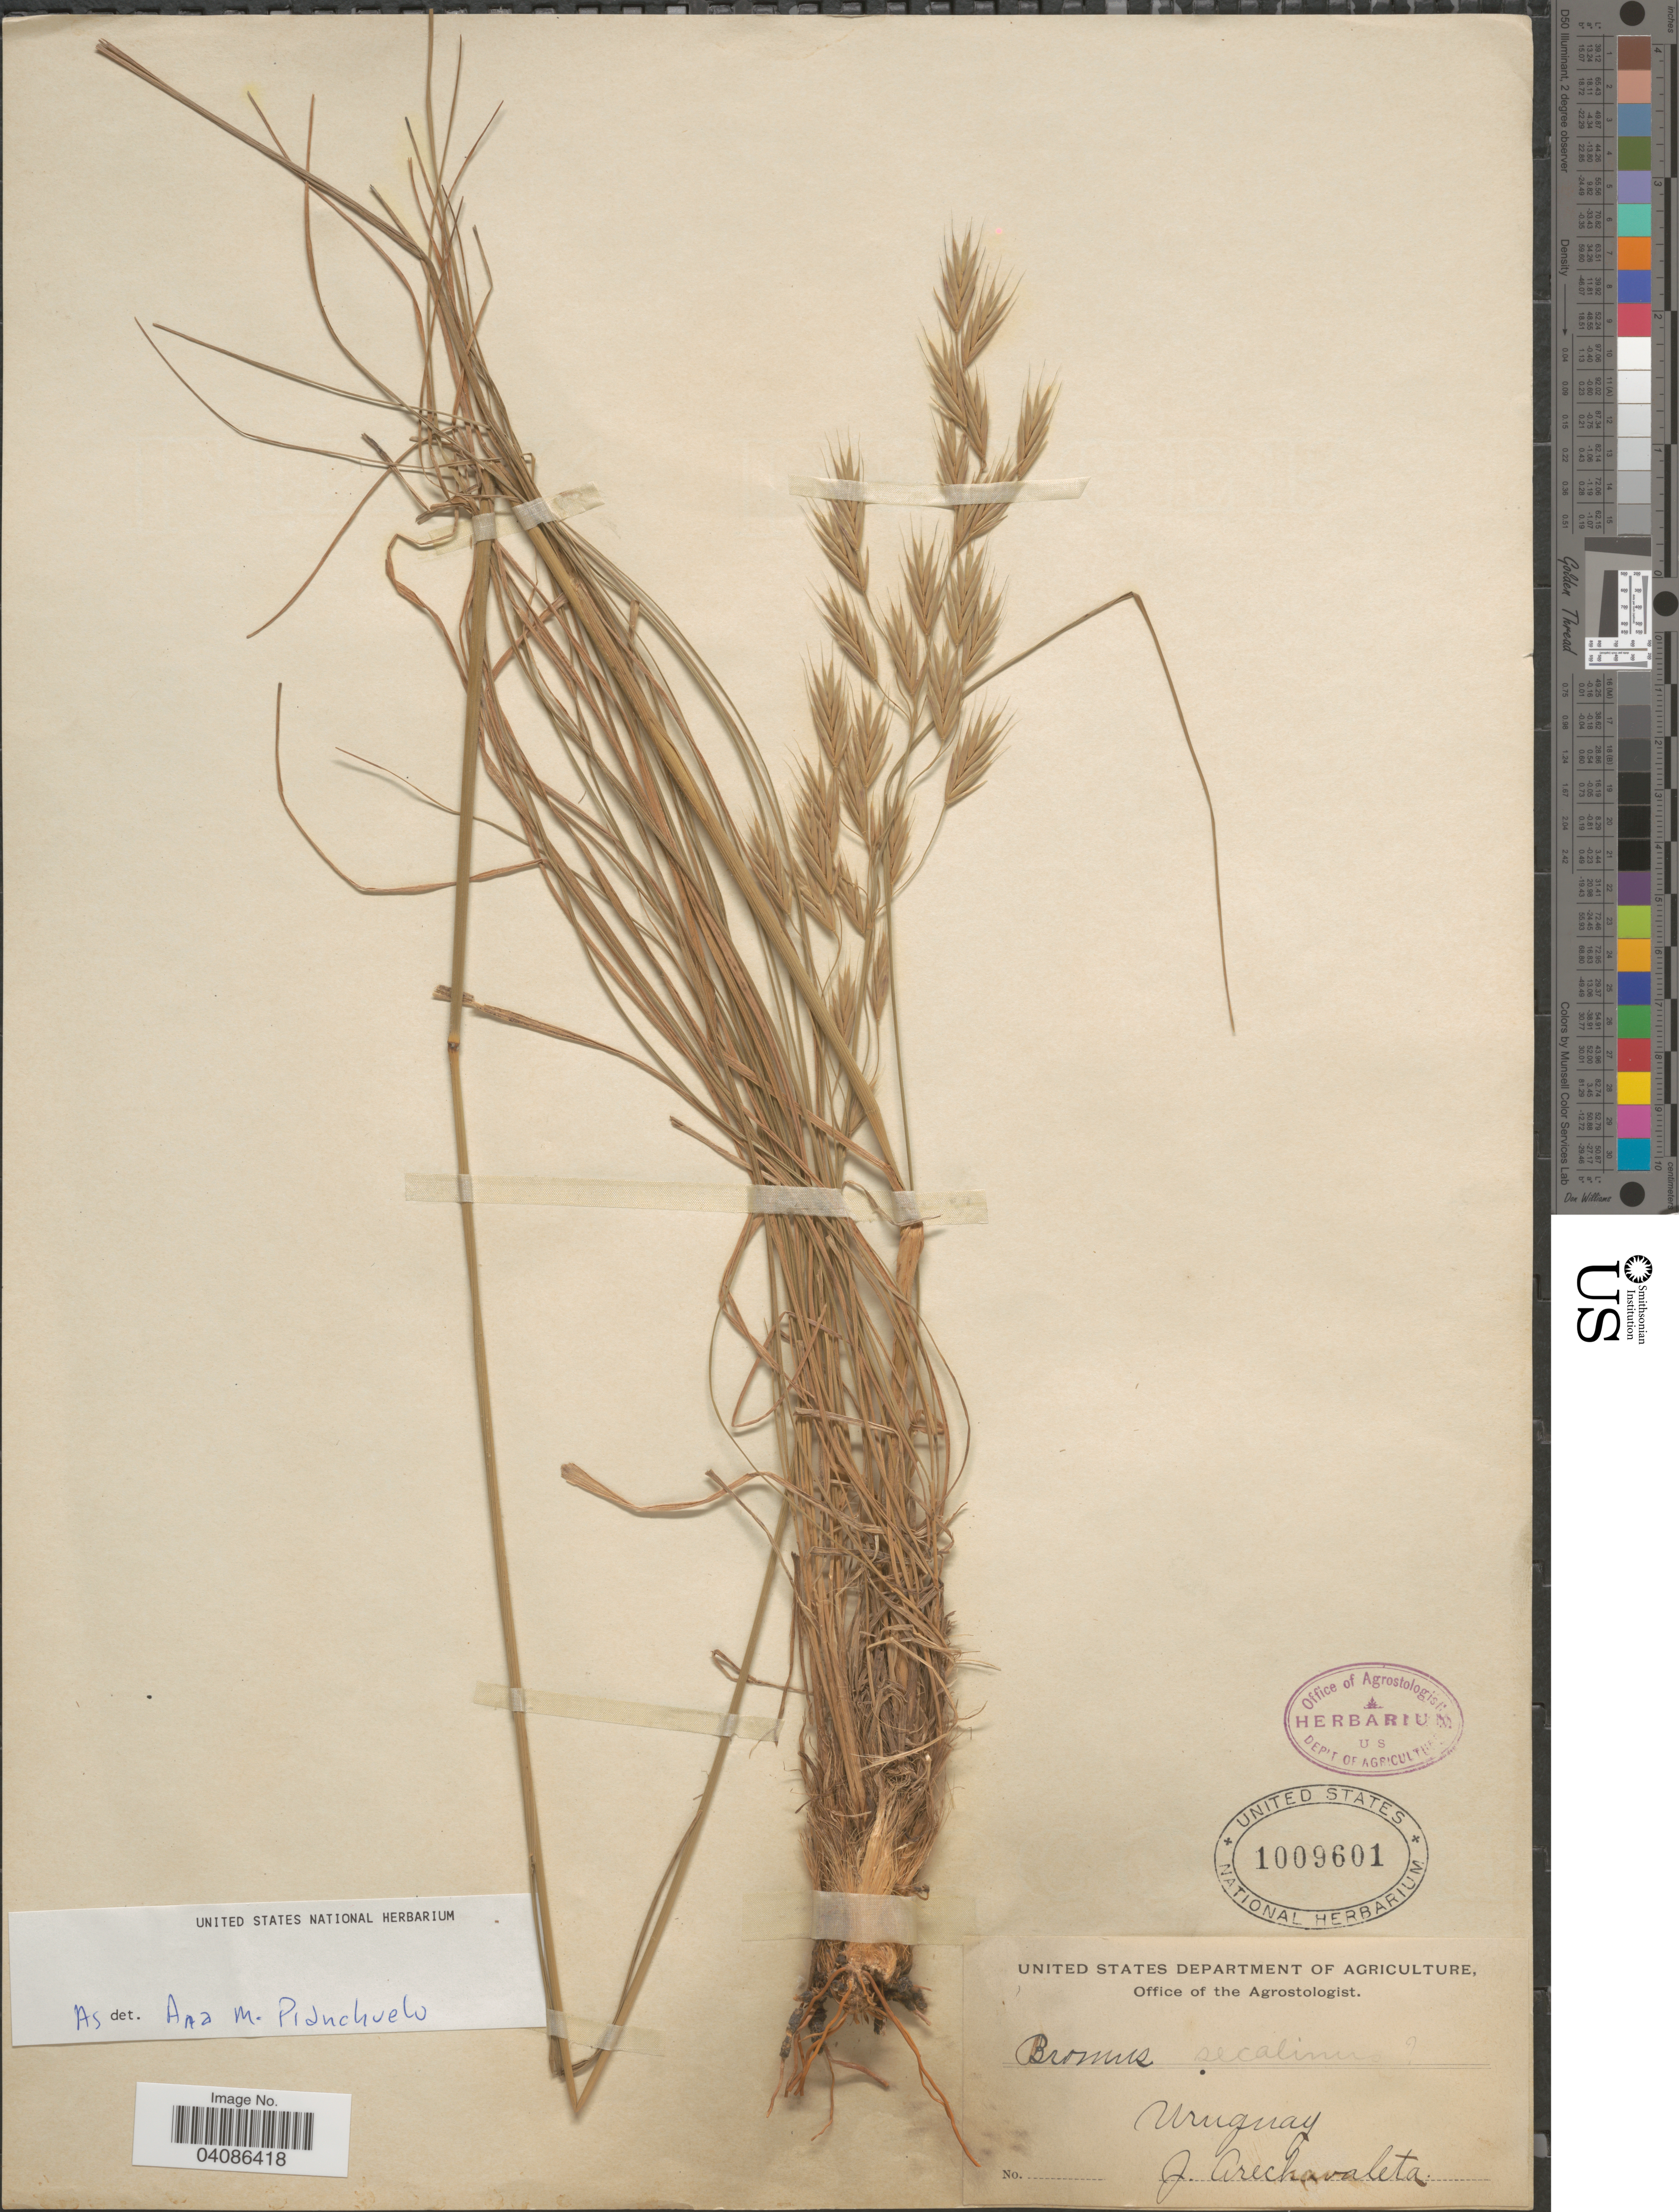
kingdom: Plantae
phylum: Tracheophyta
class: Liliopsida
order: Poales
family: Poaceae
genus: Bromus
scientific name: Bromus auleticus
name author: Trin. ex Nees in Mart.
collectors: J. Arechavaleta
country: Uruguay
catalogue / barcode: US 1009601